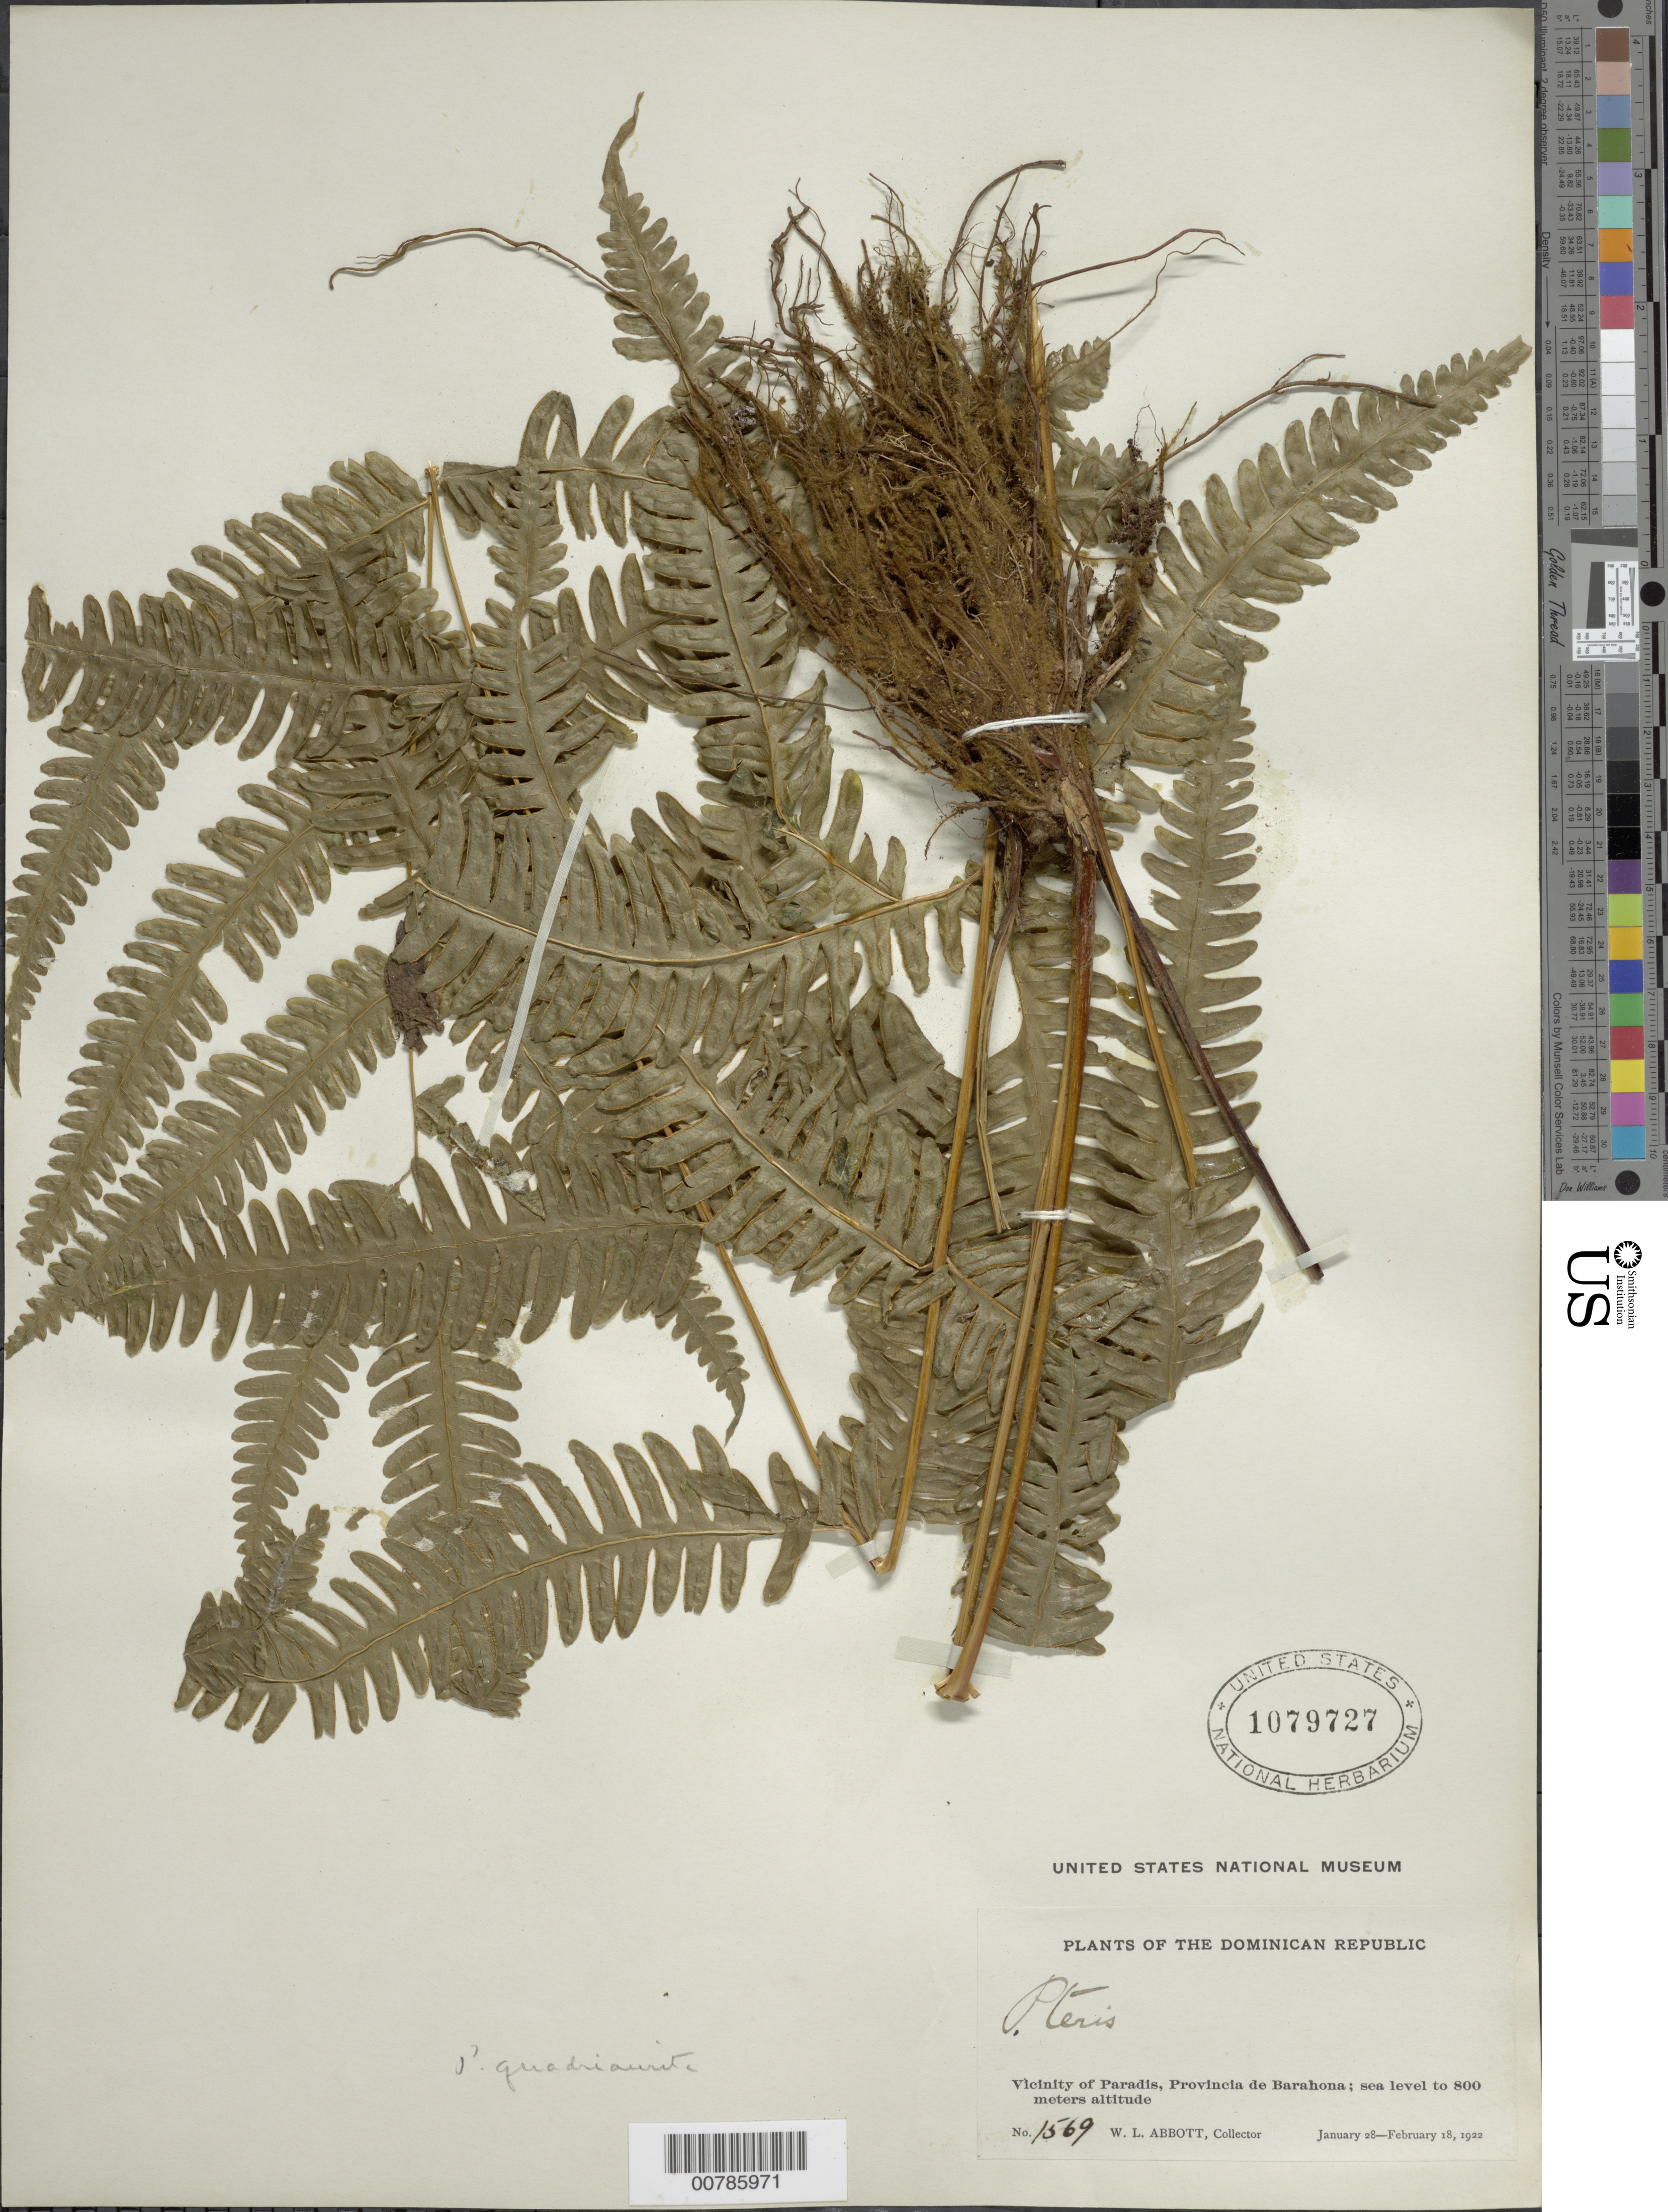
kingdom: Plantae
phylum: Tracheophyta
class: Polypodiopsida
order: Polypodiales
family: Pteridaceae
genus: Pteris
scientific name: Pteris quadriaurita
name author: Retz.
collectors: W. L. Abbott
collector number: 1569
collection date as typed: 28 Feb 1922 18 Feb 1922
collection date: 1922-02-18/1922-02-28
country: Dominican Republic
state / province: Barahona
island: Hispaniola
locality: Paradis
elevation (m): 0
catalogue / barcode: US 1079727